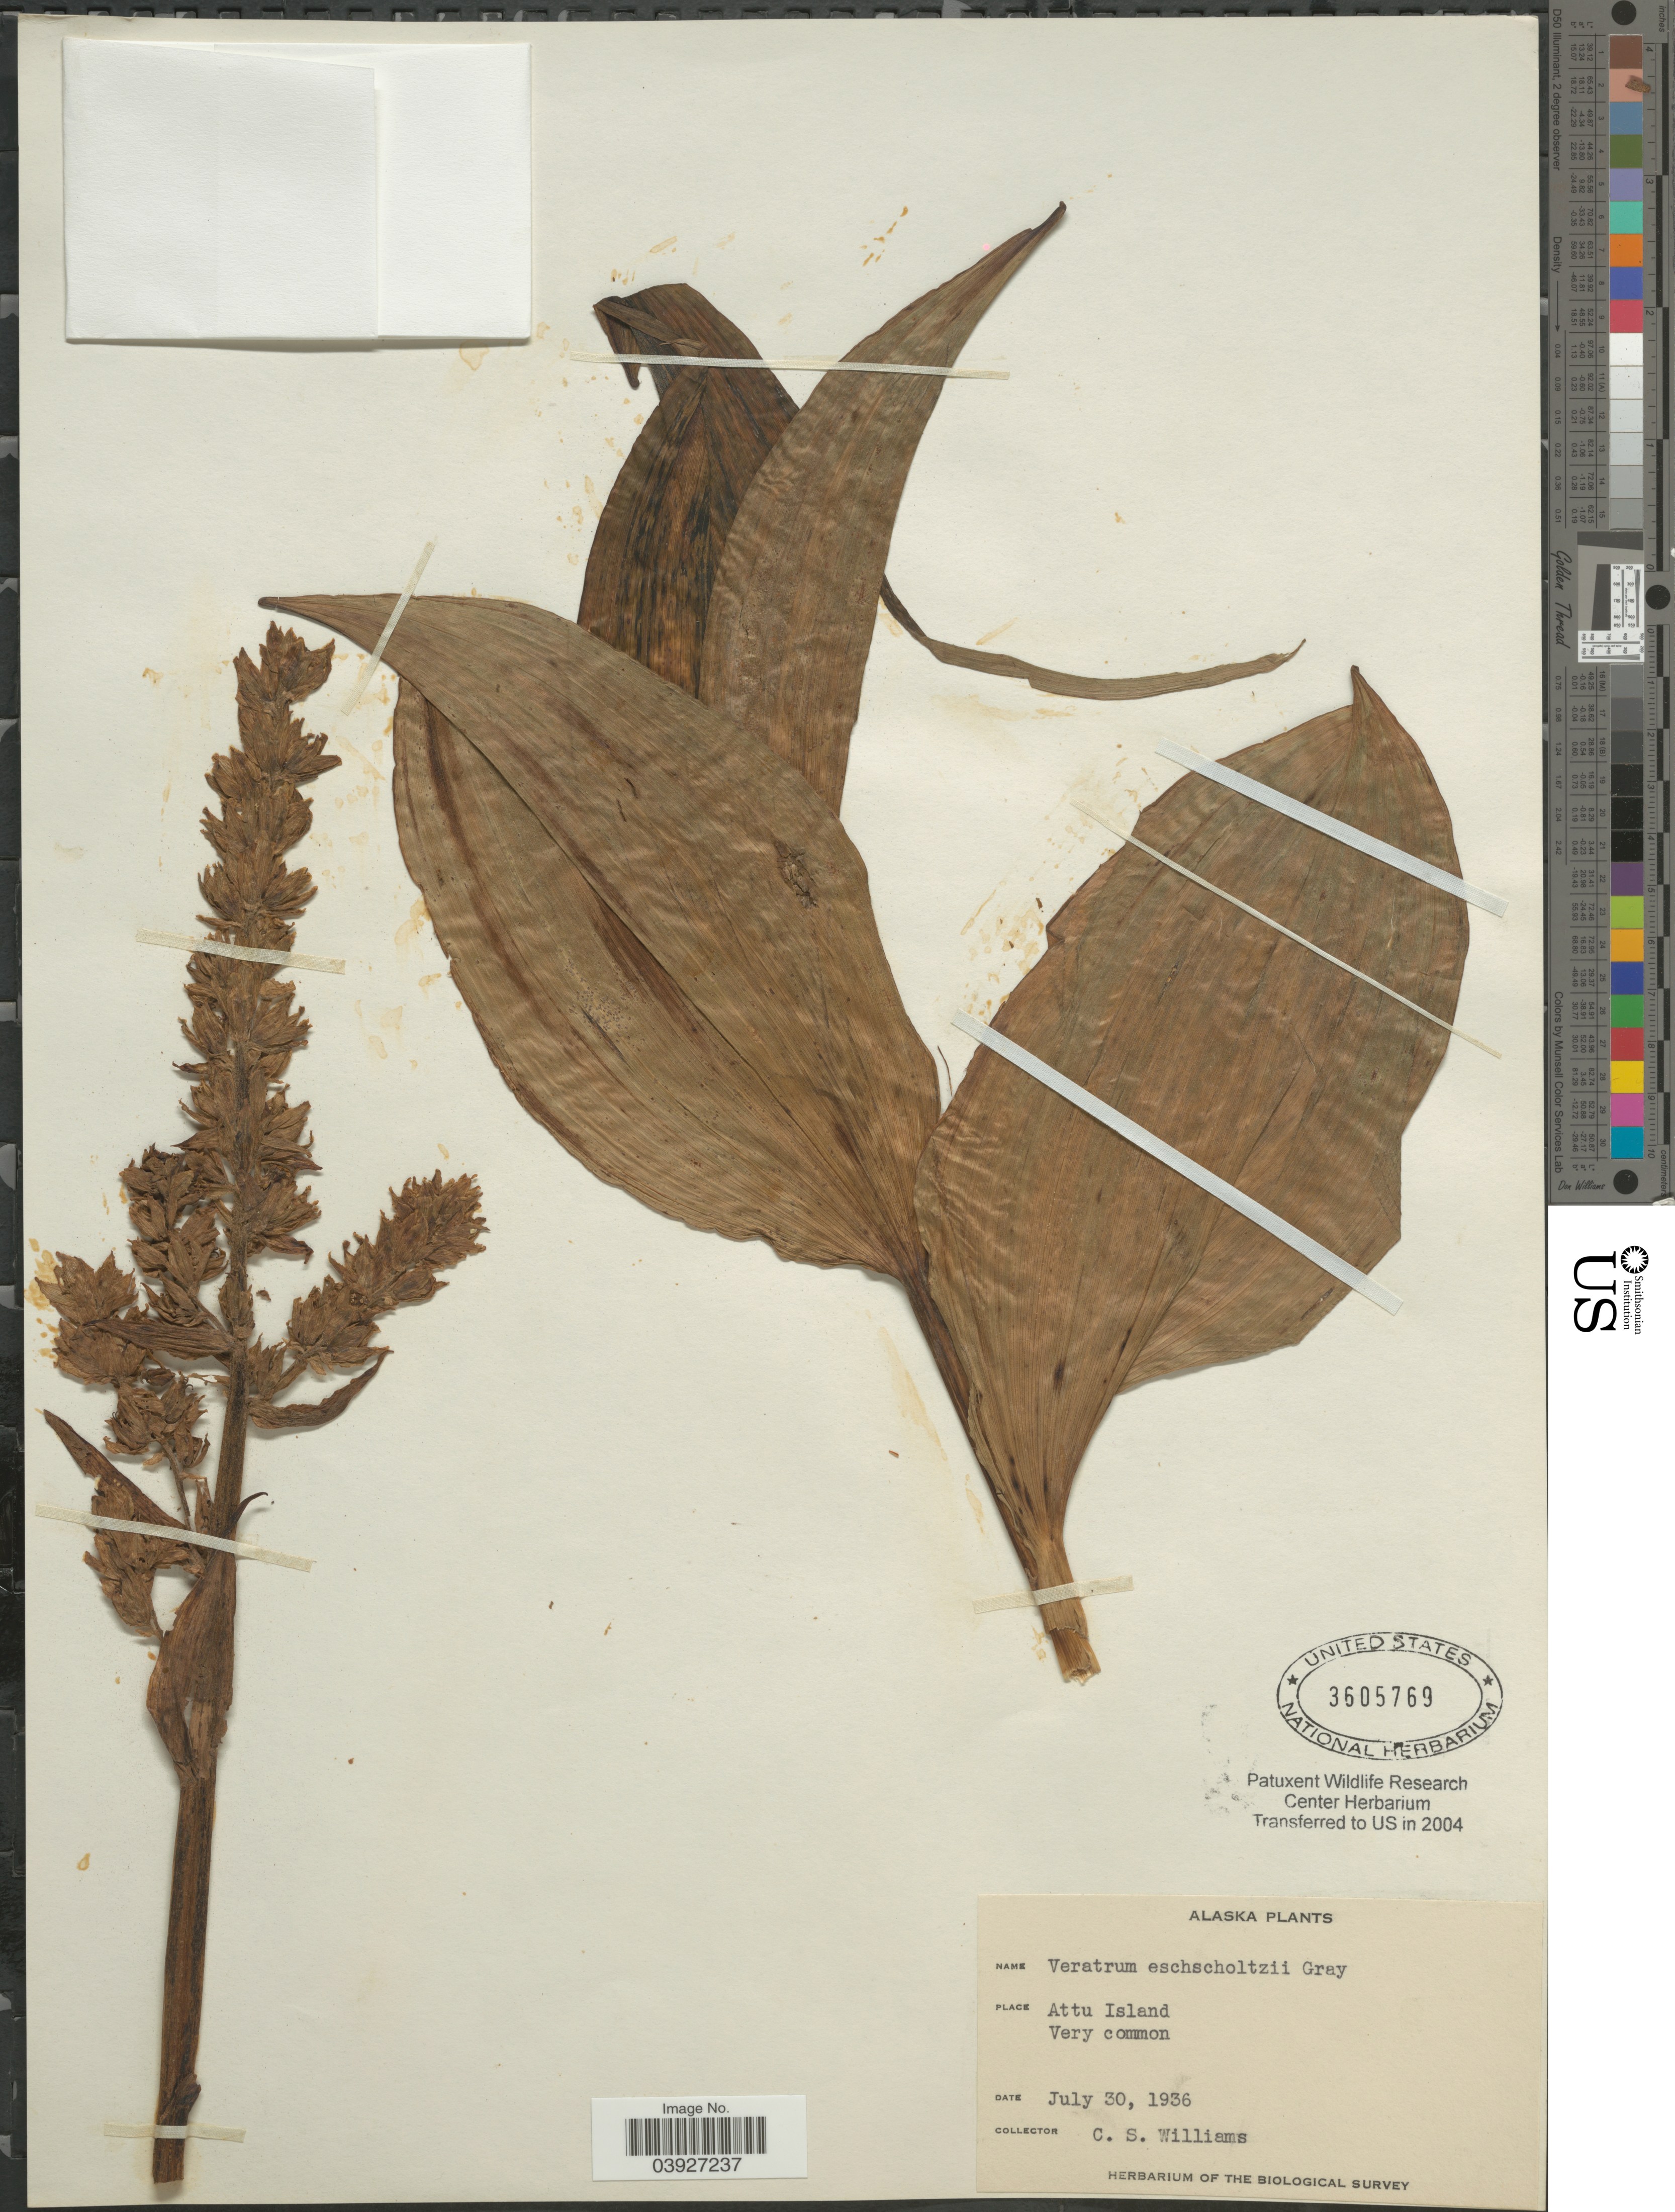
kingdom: Plantae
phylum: Tracheophyta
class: Liliopsida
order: Liliales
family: Melanthiaceae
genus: Veratrum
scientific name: Veratrum viride var. eschscholtzianum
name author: (Schult. & Schult. f.) Breitung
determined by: Strong, Mark T., (BOT), Smithsonian Institution - National Museum of Natural History (UNITED STATES)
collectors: C. Williams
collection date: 1936-07-30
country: United States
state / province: Alaska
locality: Attu Island.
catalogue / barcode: US 3605769